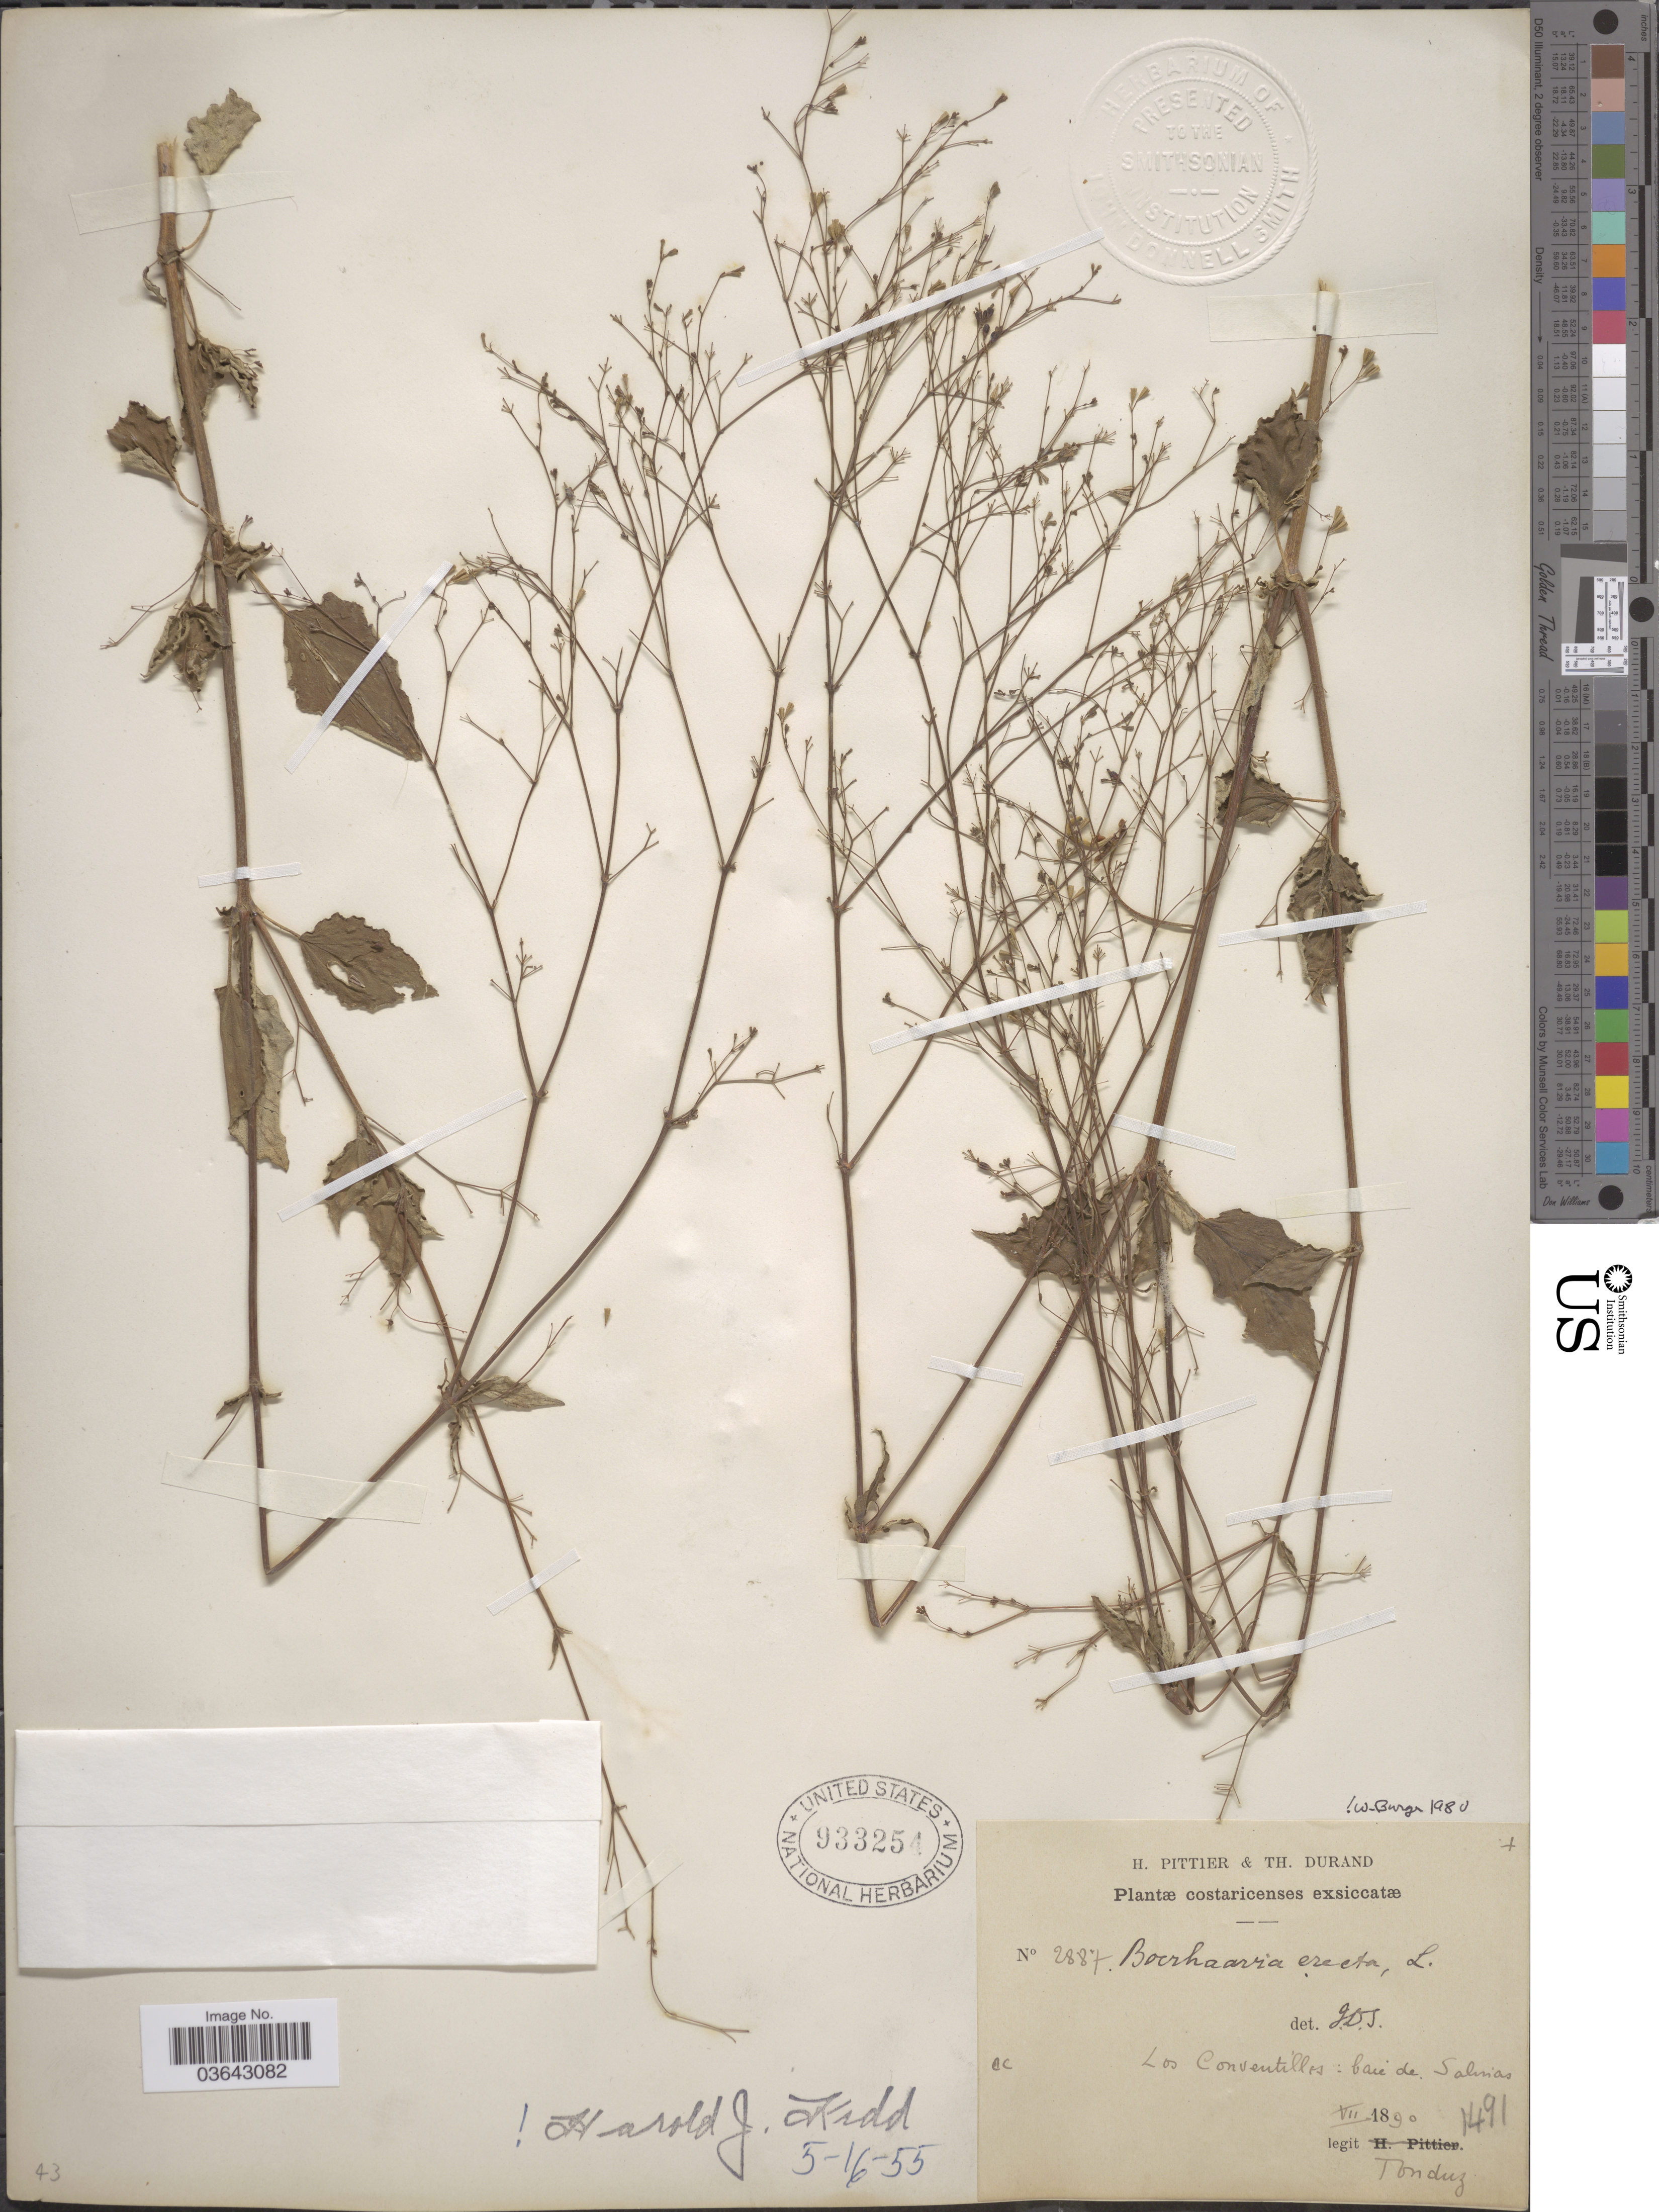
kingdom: Plantae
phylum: Tracheophyta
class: Magnoliopsida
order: Caryophyllales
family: Nyctaginaceae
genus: Boerhavia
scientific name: Boerhavia erecta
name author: L.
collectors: Tonduz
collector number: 2887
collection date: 1890-07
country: Costa Rica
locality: Los Conventillos: baie de Salinas.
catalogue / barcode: US 933254